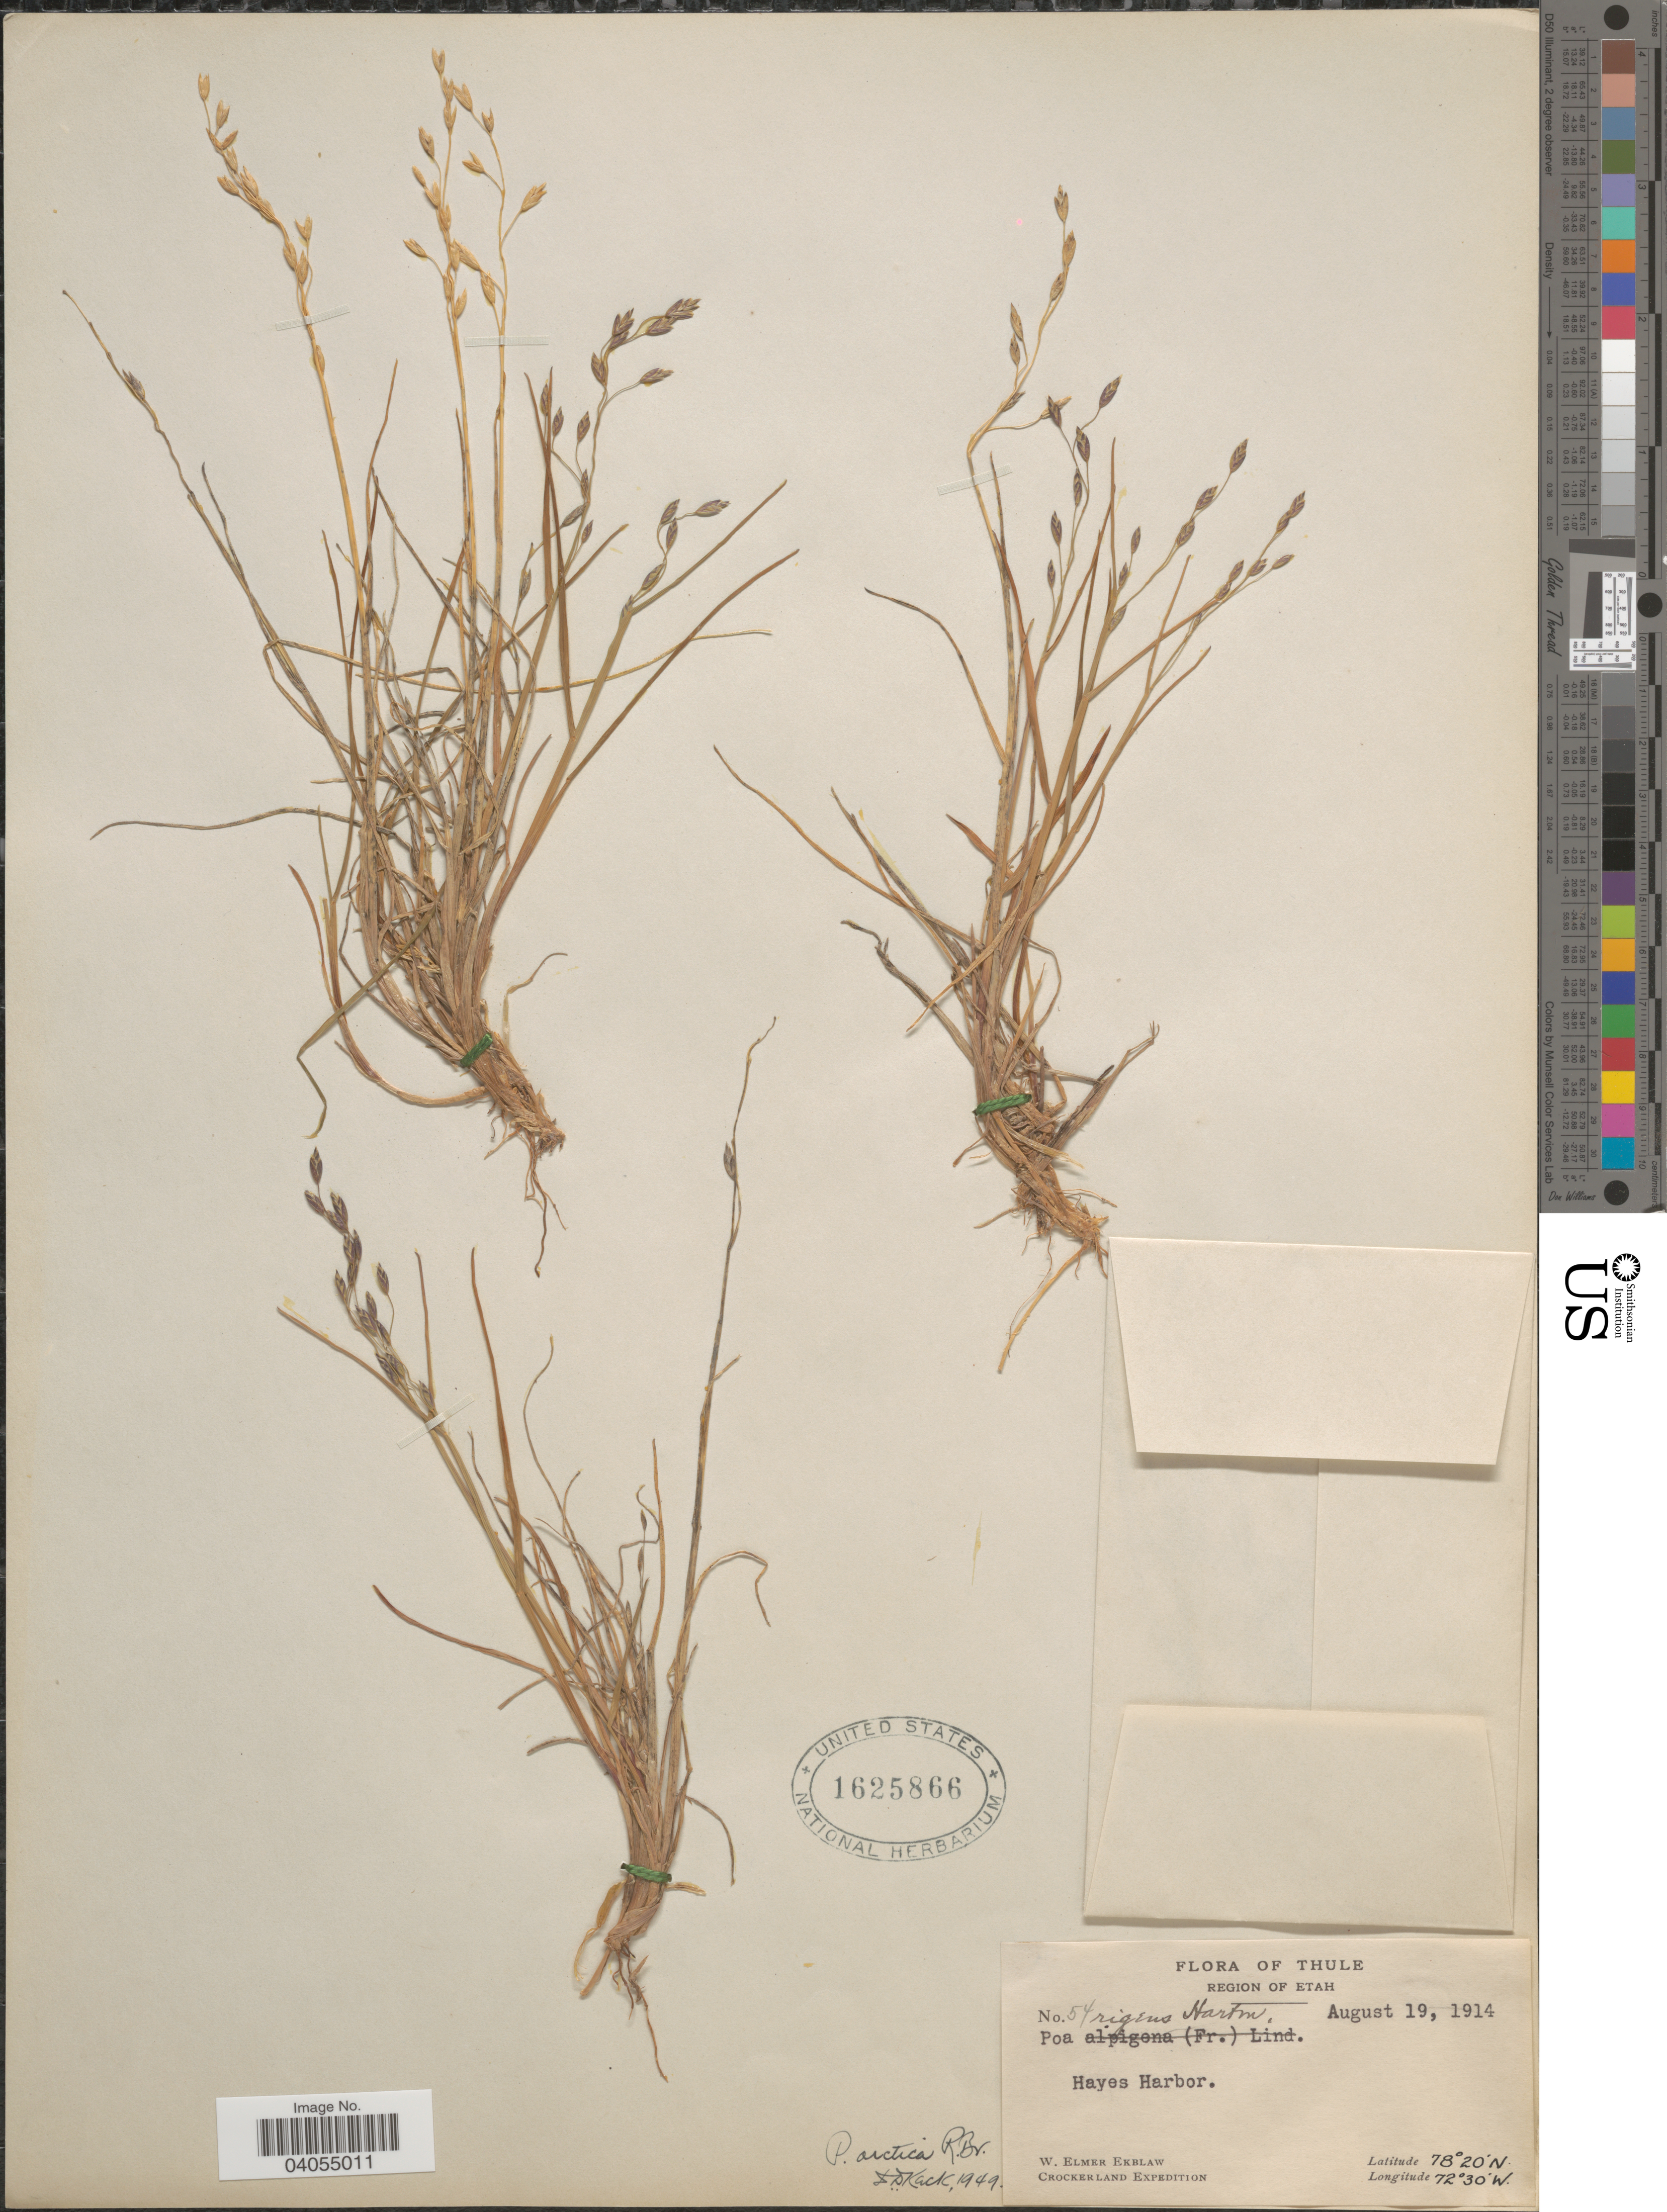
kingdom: Plantae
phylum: Tracheophyta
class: Liliopsida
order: Poales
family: Poaceae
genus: Poa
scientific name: Poa arctica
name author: R. Br.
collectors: W. Ekblaw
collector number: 54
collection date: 1914-08-19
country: Greenland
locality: Thule. Region of Etah. Hayes Harbor.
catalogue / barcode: US 1625866